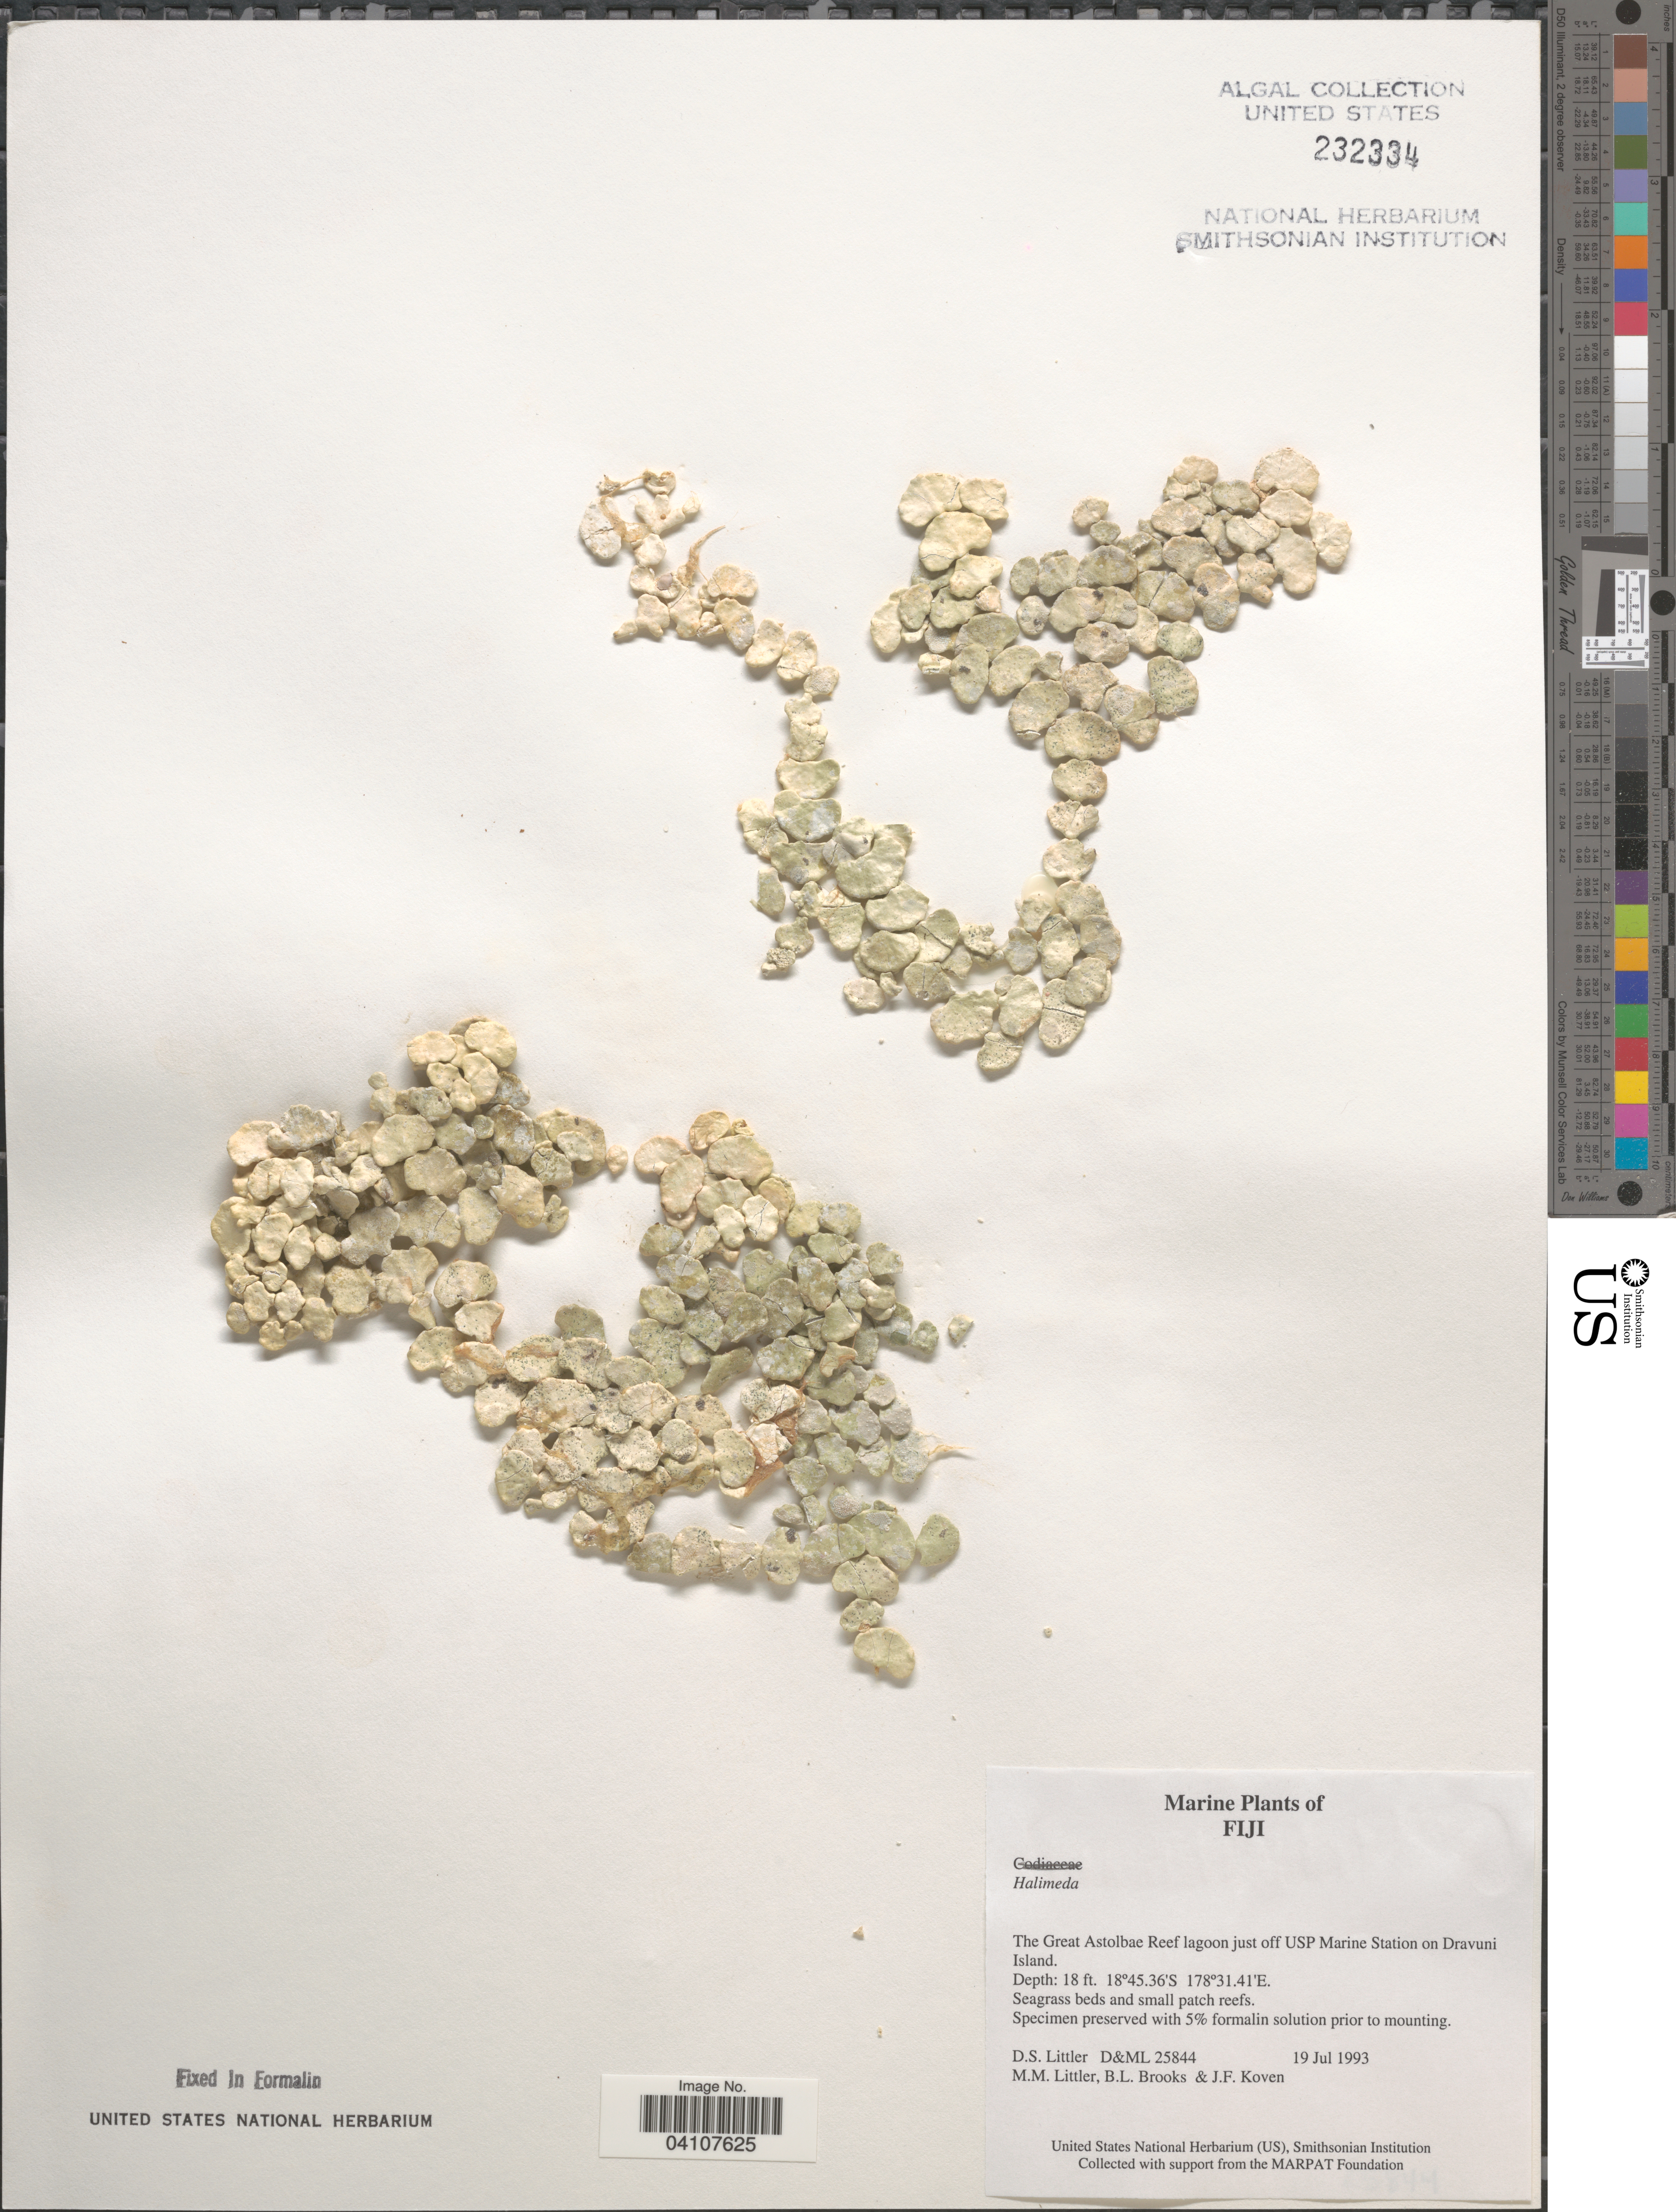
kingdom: Plantae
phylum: Chlorophyta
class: Ulvophyceae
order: Bryopsidales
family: Halimedaceae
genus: Halimeda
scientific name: Halimeda sp.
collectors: D. S. Littler, B. Brooks & J. Koven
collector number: D&ML25844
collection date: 1993-07-19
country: Fiji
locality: The Great Astrolbae Reef lagoon just off USP Marine Station on Dravuni Island.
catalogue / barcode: US 232334